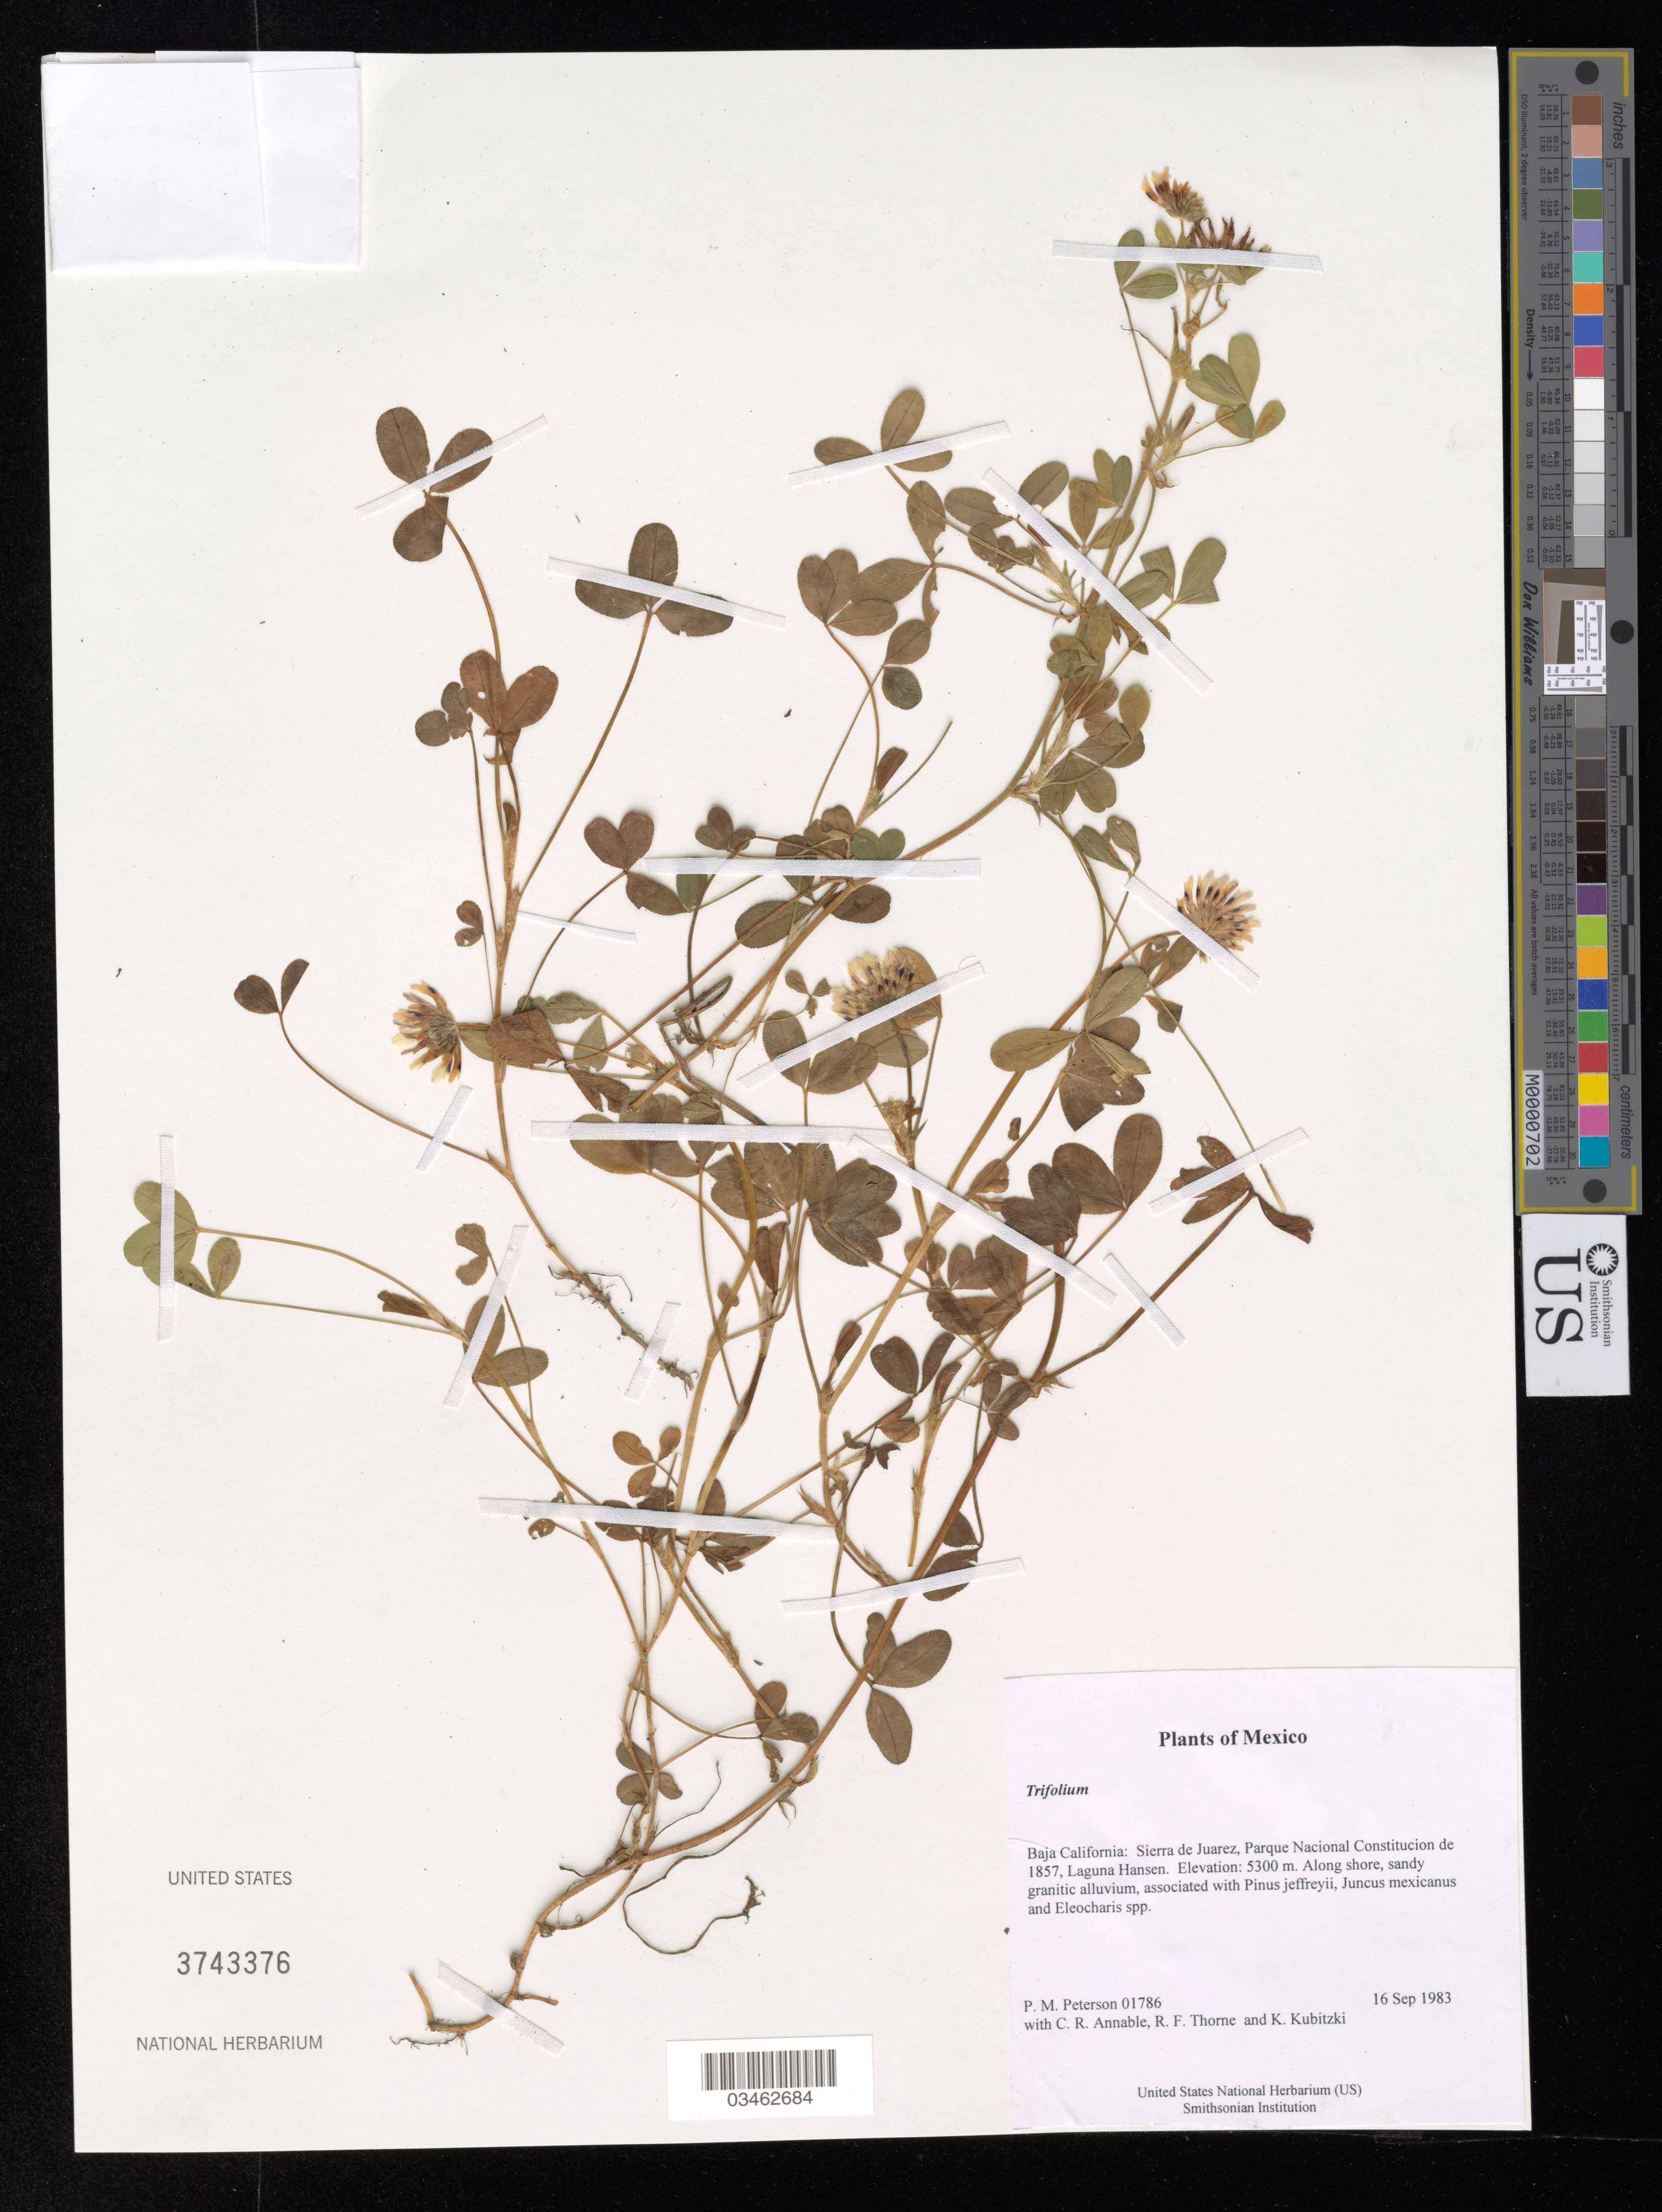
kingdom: Plantae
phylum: Tracheophyta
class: Magnoliopsida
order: Fabales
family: Fabaceae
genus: Trifolium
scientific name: Trifolium sp.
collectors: P. M. Peterson, C. R. Annable, R. F. Thorne & K. Kubitzki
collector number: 01786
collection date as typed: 16 Sep 1983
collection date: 1983-09-16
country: Mexico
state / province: Baja California Norte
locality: Sierra de Juarez, Parque Nacional Constitucion de 1857, Laguna Hansen.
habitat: Along shore, sandy granitic alluvium, associated with Pinus jeffreyii, Juncus mexicanus and Eleocharis spp.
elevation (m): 5300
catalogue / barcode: US 3743376